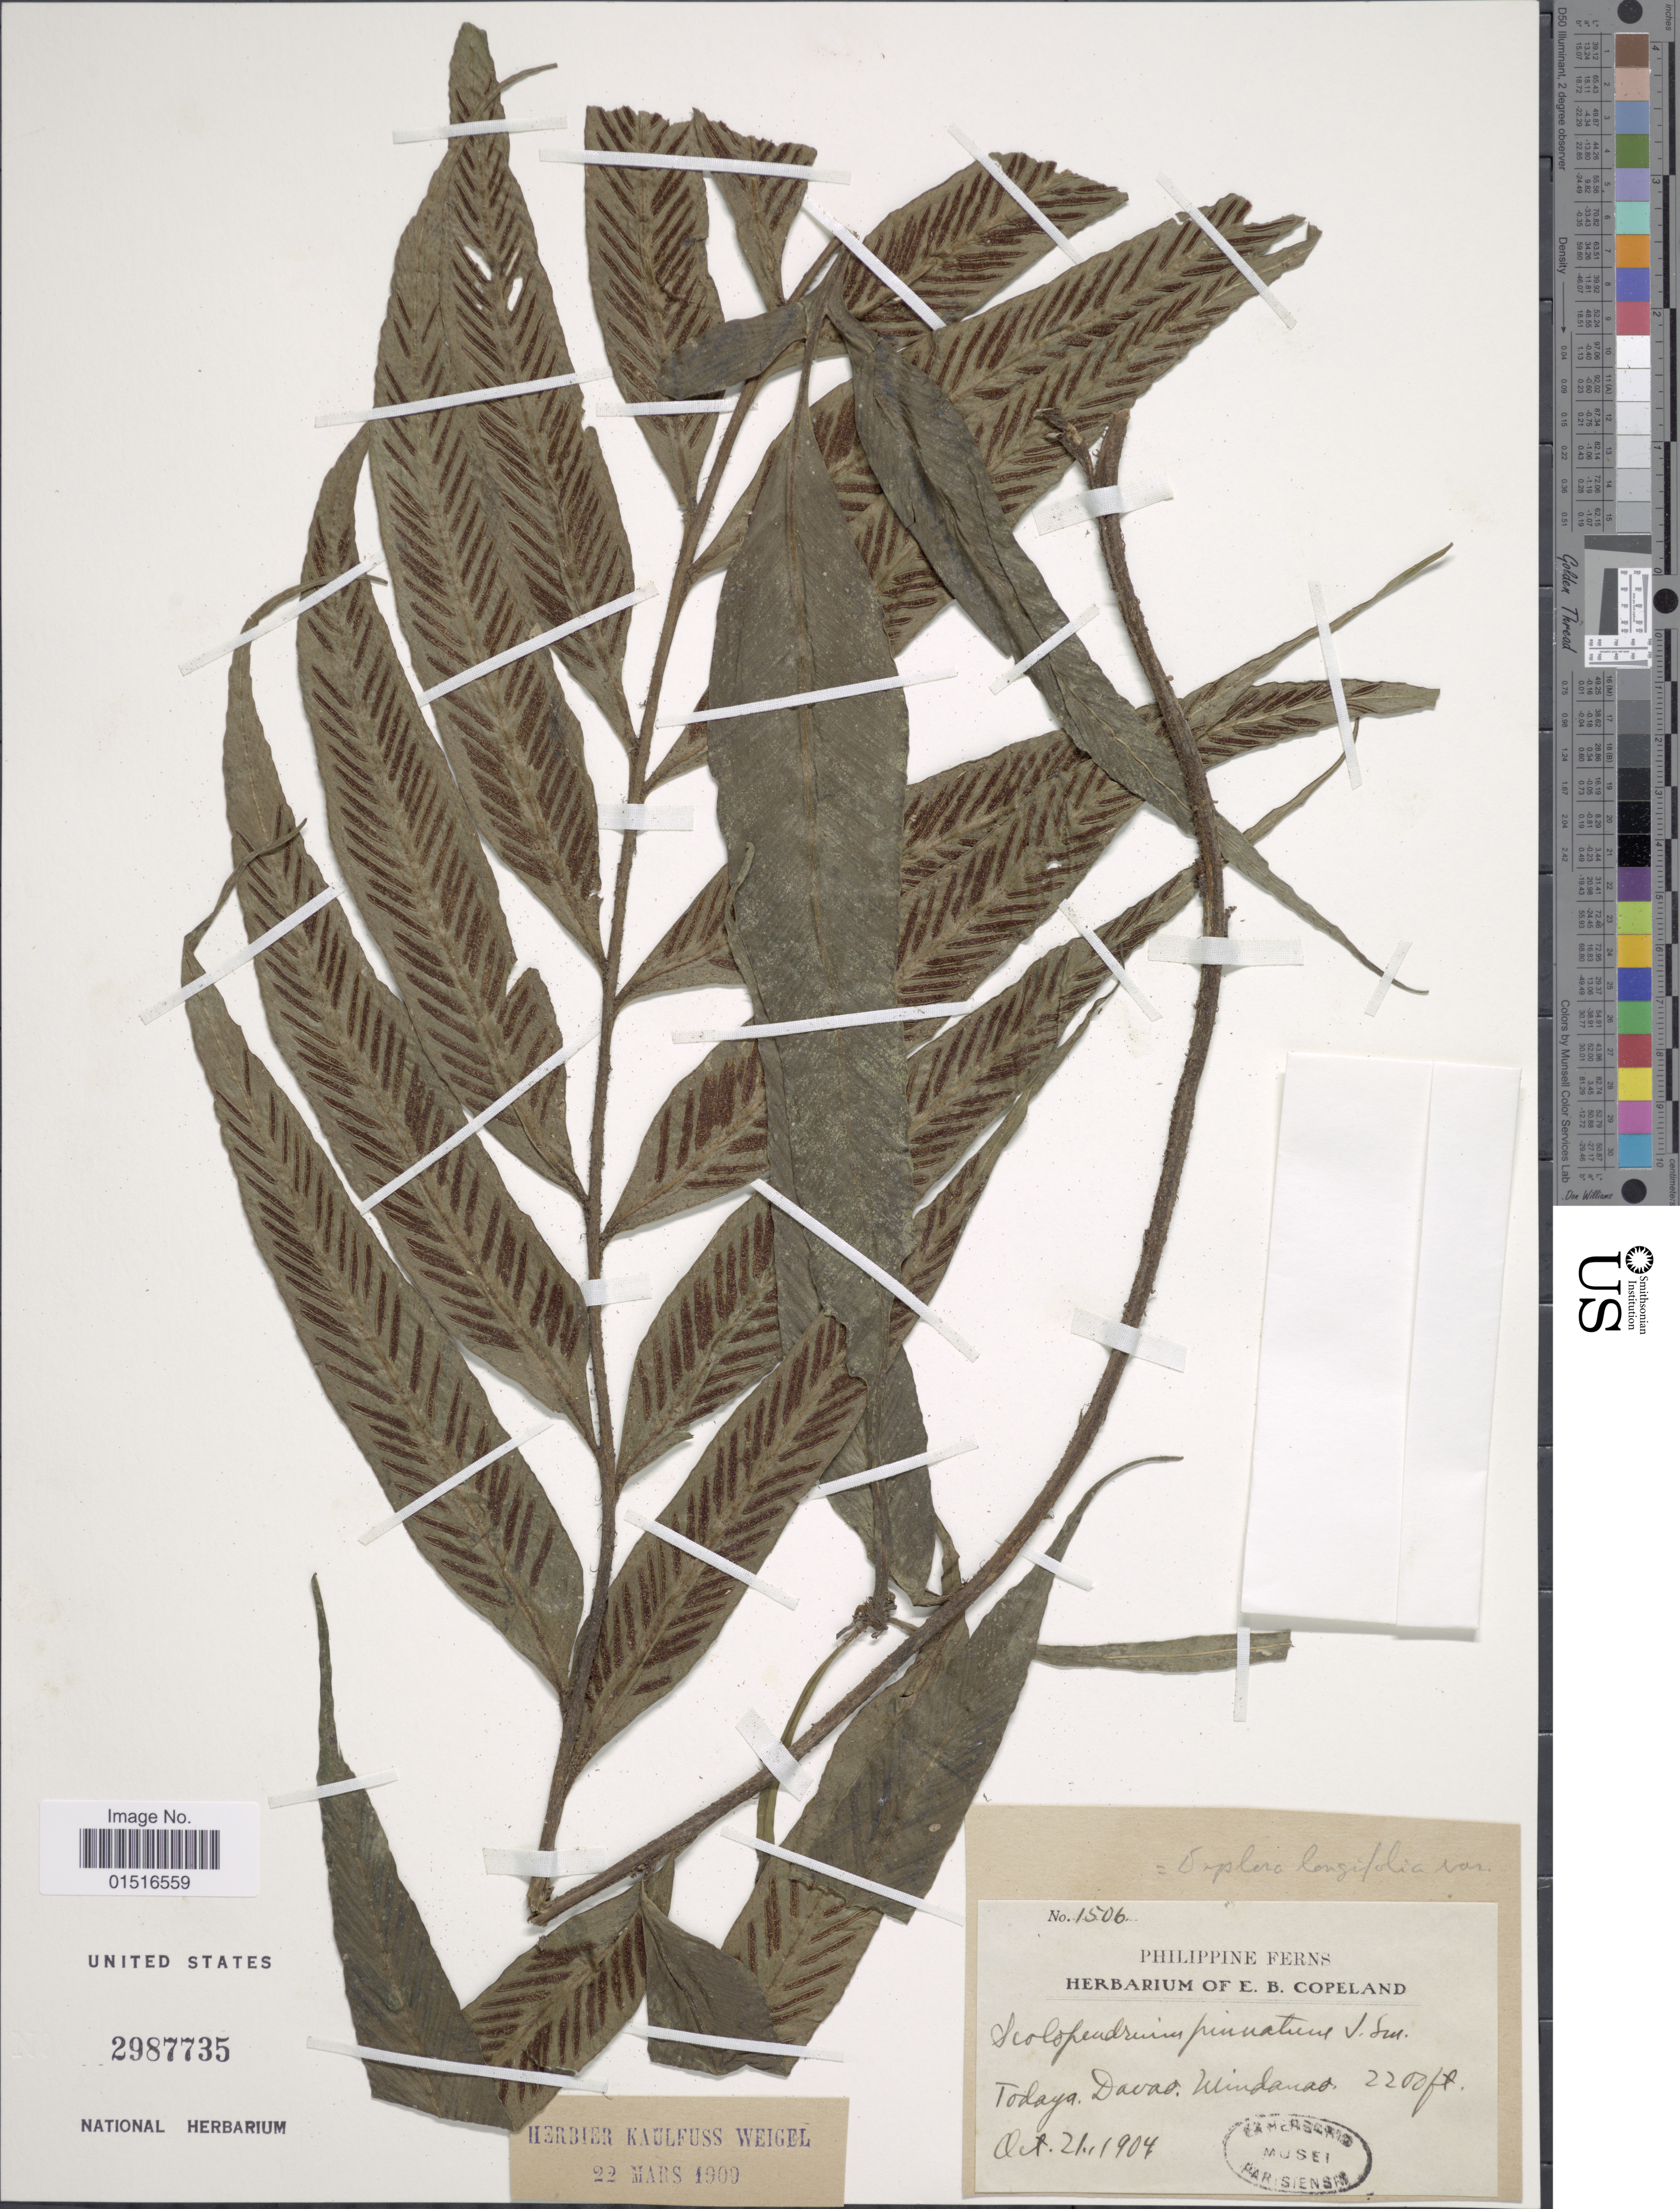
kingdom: Plantae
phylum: Tracheophyta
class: Polypodiopsida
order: Polypodiales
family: Aspleniaceae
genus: Asplenium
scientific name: Asplenium longifolium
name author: D. Don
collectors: ex herb. E. B. Copeland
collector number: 1506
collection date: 1904-10-21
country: Philippines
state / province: Davao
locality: Todaya, Davao, Mindanao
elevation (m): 671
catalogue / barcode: US 2987735